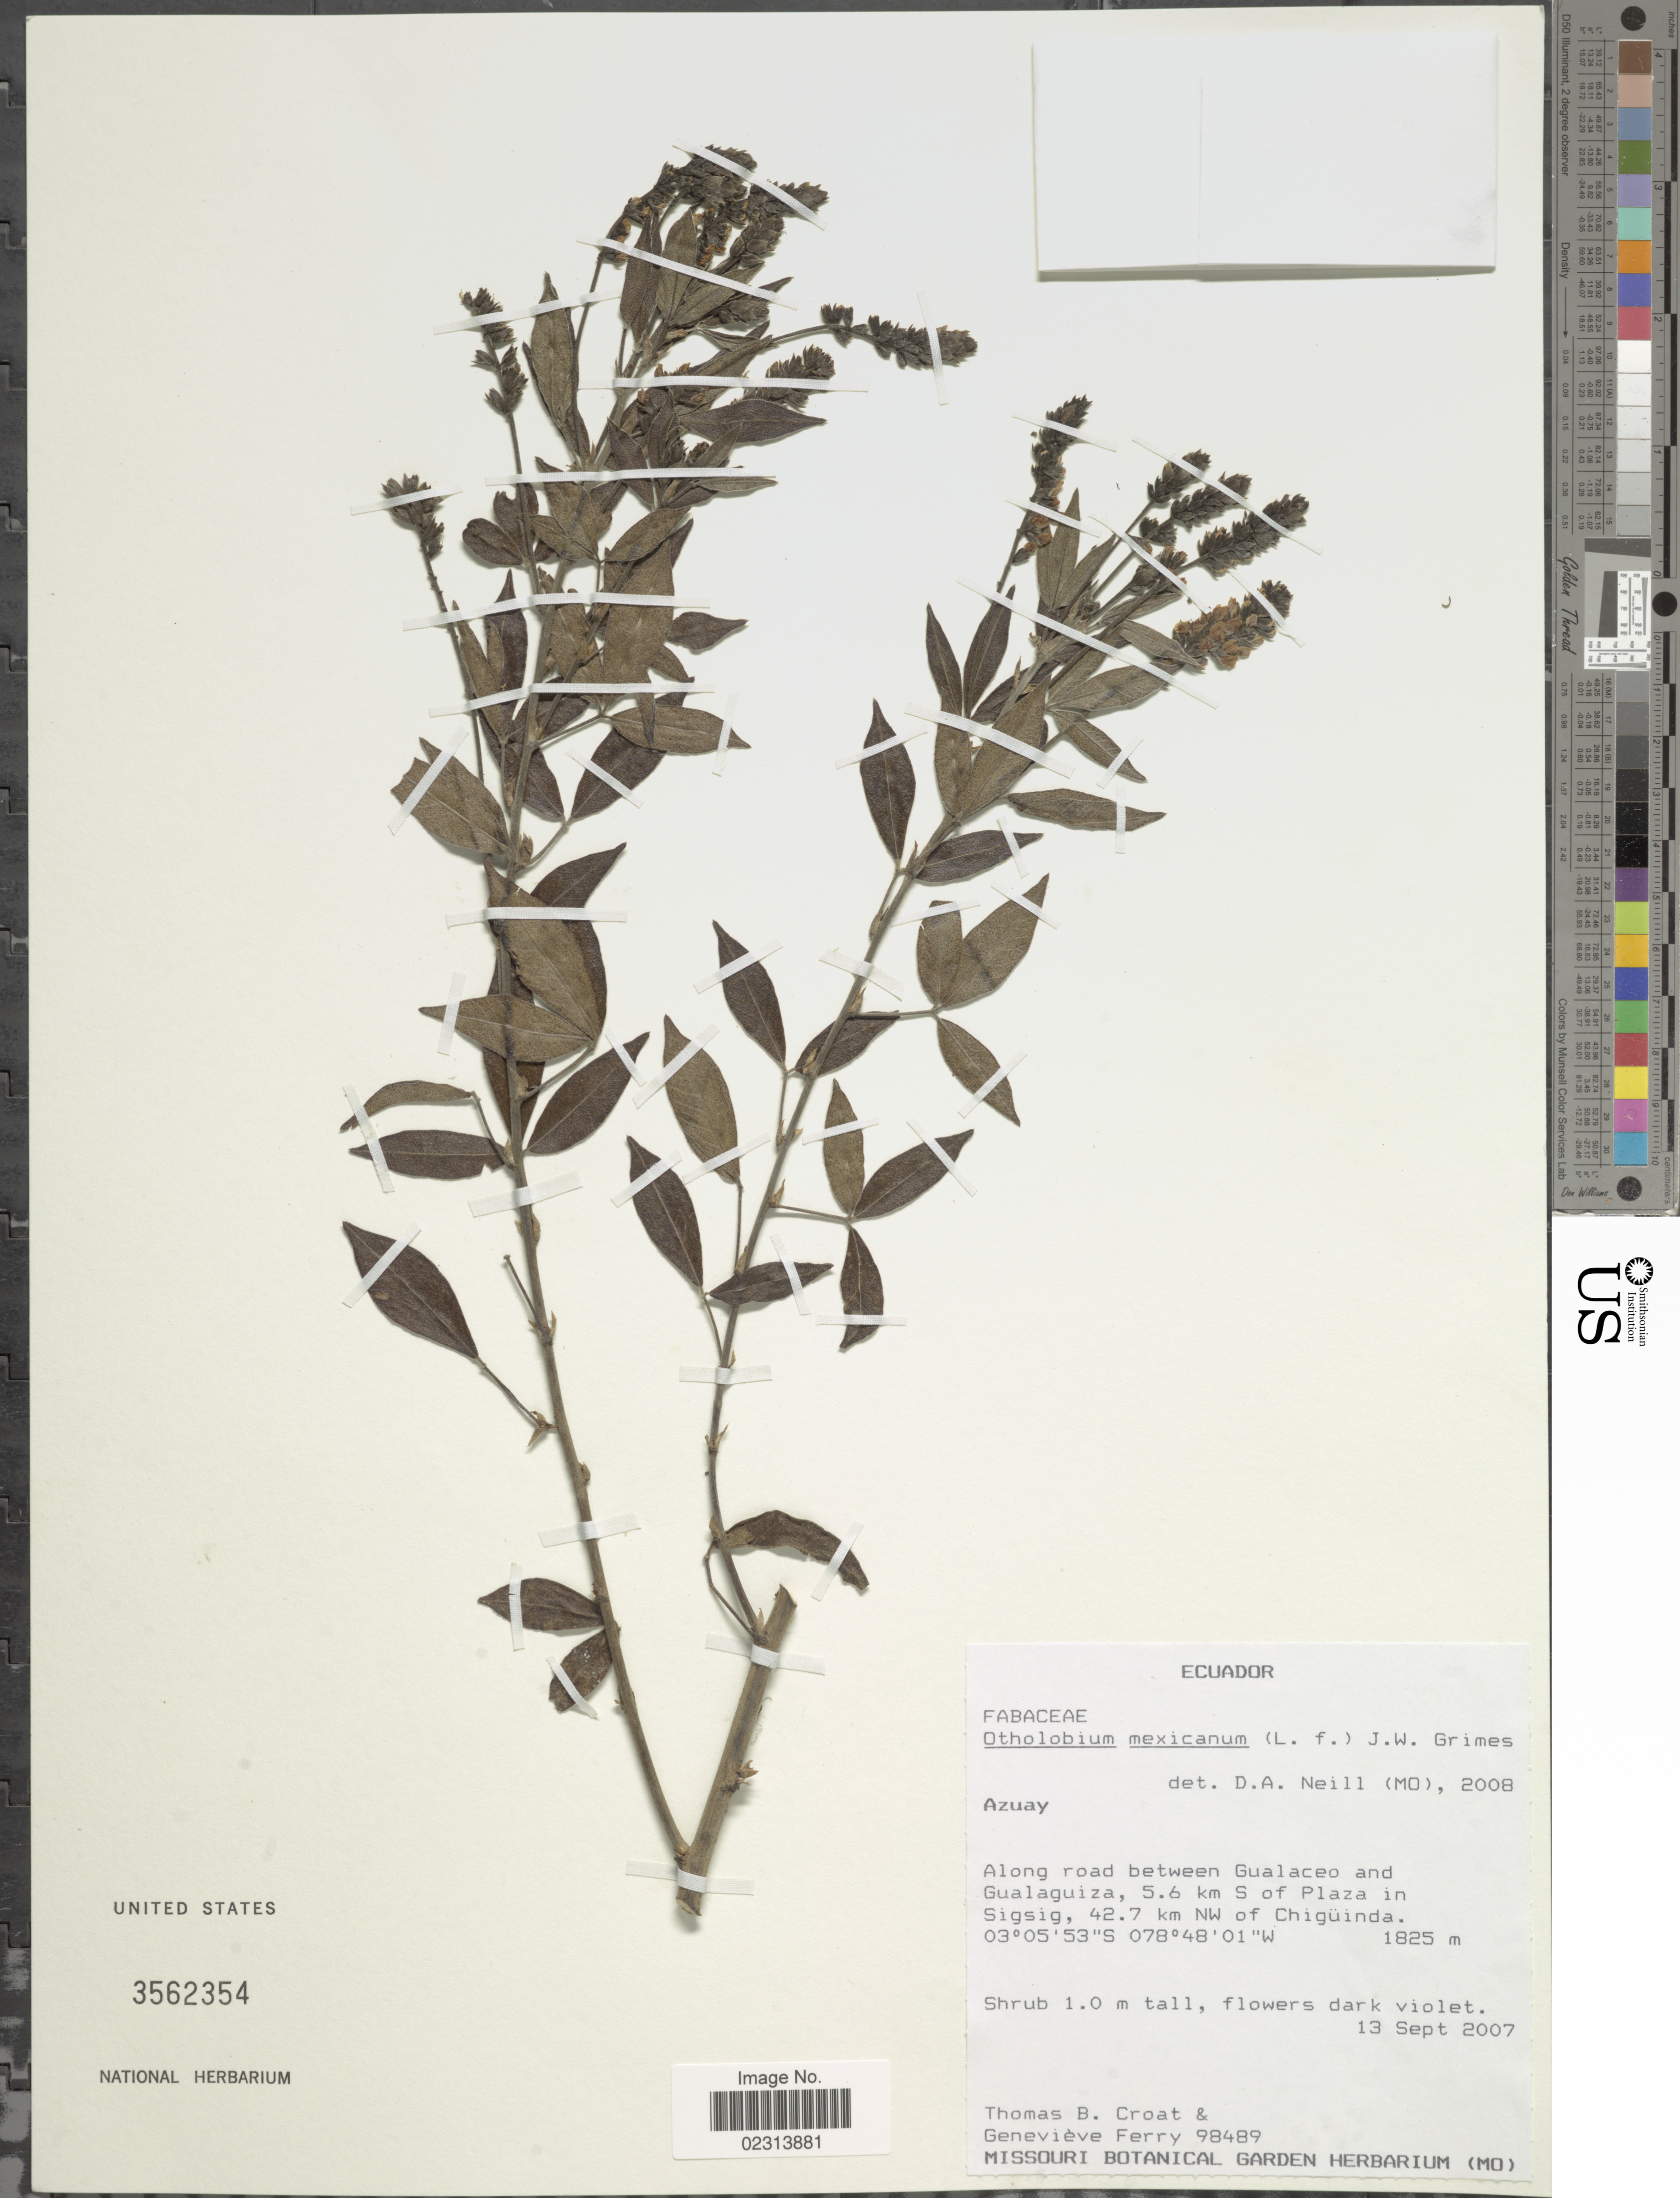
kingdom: Plantae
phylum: Tracheophyta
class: Magnoliopsida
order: Fabales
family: Fabaceae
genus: Otholobium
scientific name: Otholobium mexicanum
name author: (L. f.) J.W. Grimes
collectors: T. B. Croat & G. Ferry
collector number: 98489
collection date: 2007-09-13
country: Ecuador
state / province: Azuay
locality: Along road between Gualaceo and Gualaguiza, 5.6 km S of Plaza in Sigsig, 42.7 km NW of Chiquinda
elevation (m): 1825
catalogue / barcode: US 3562354